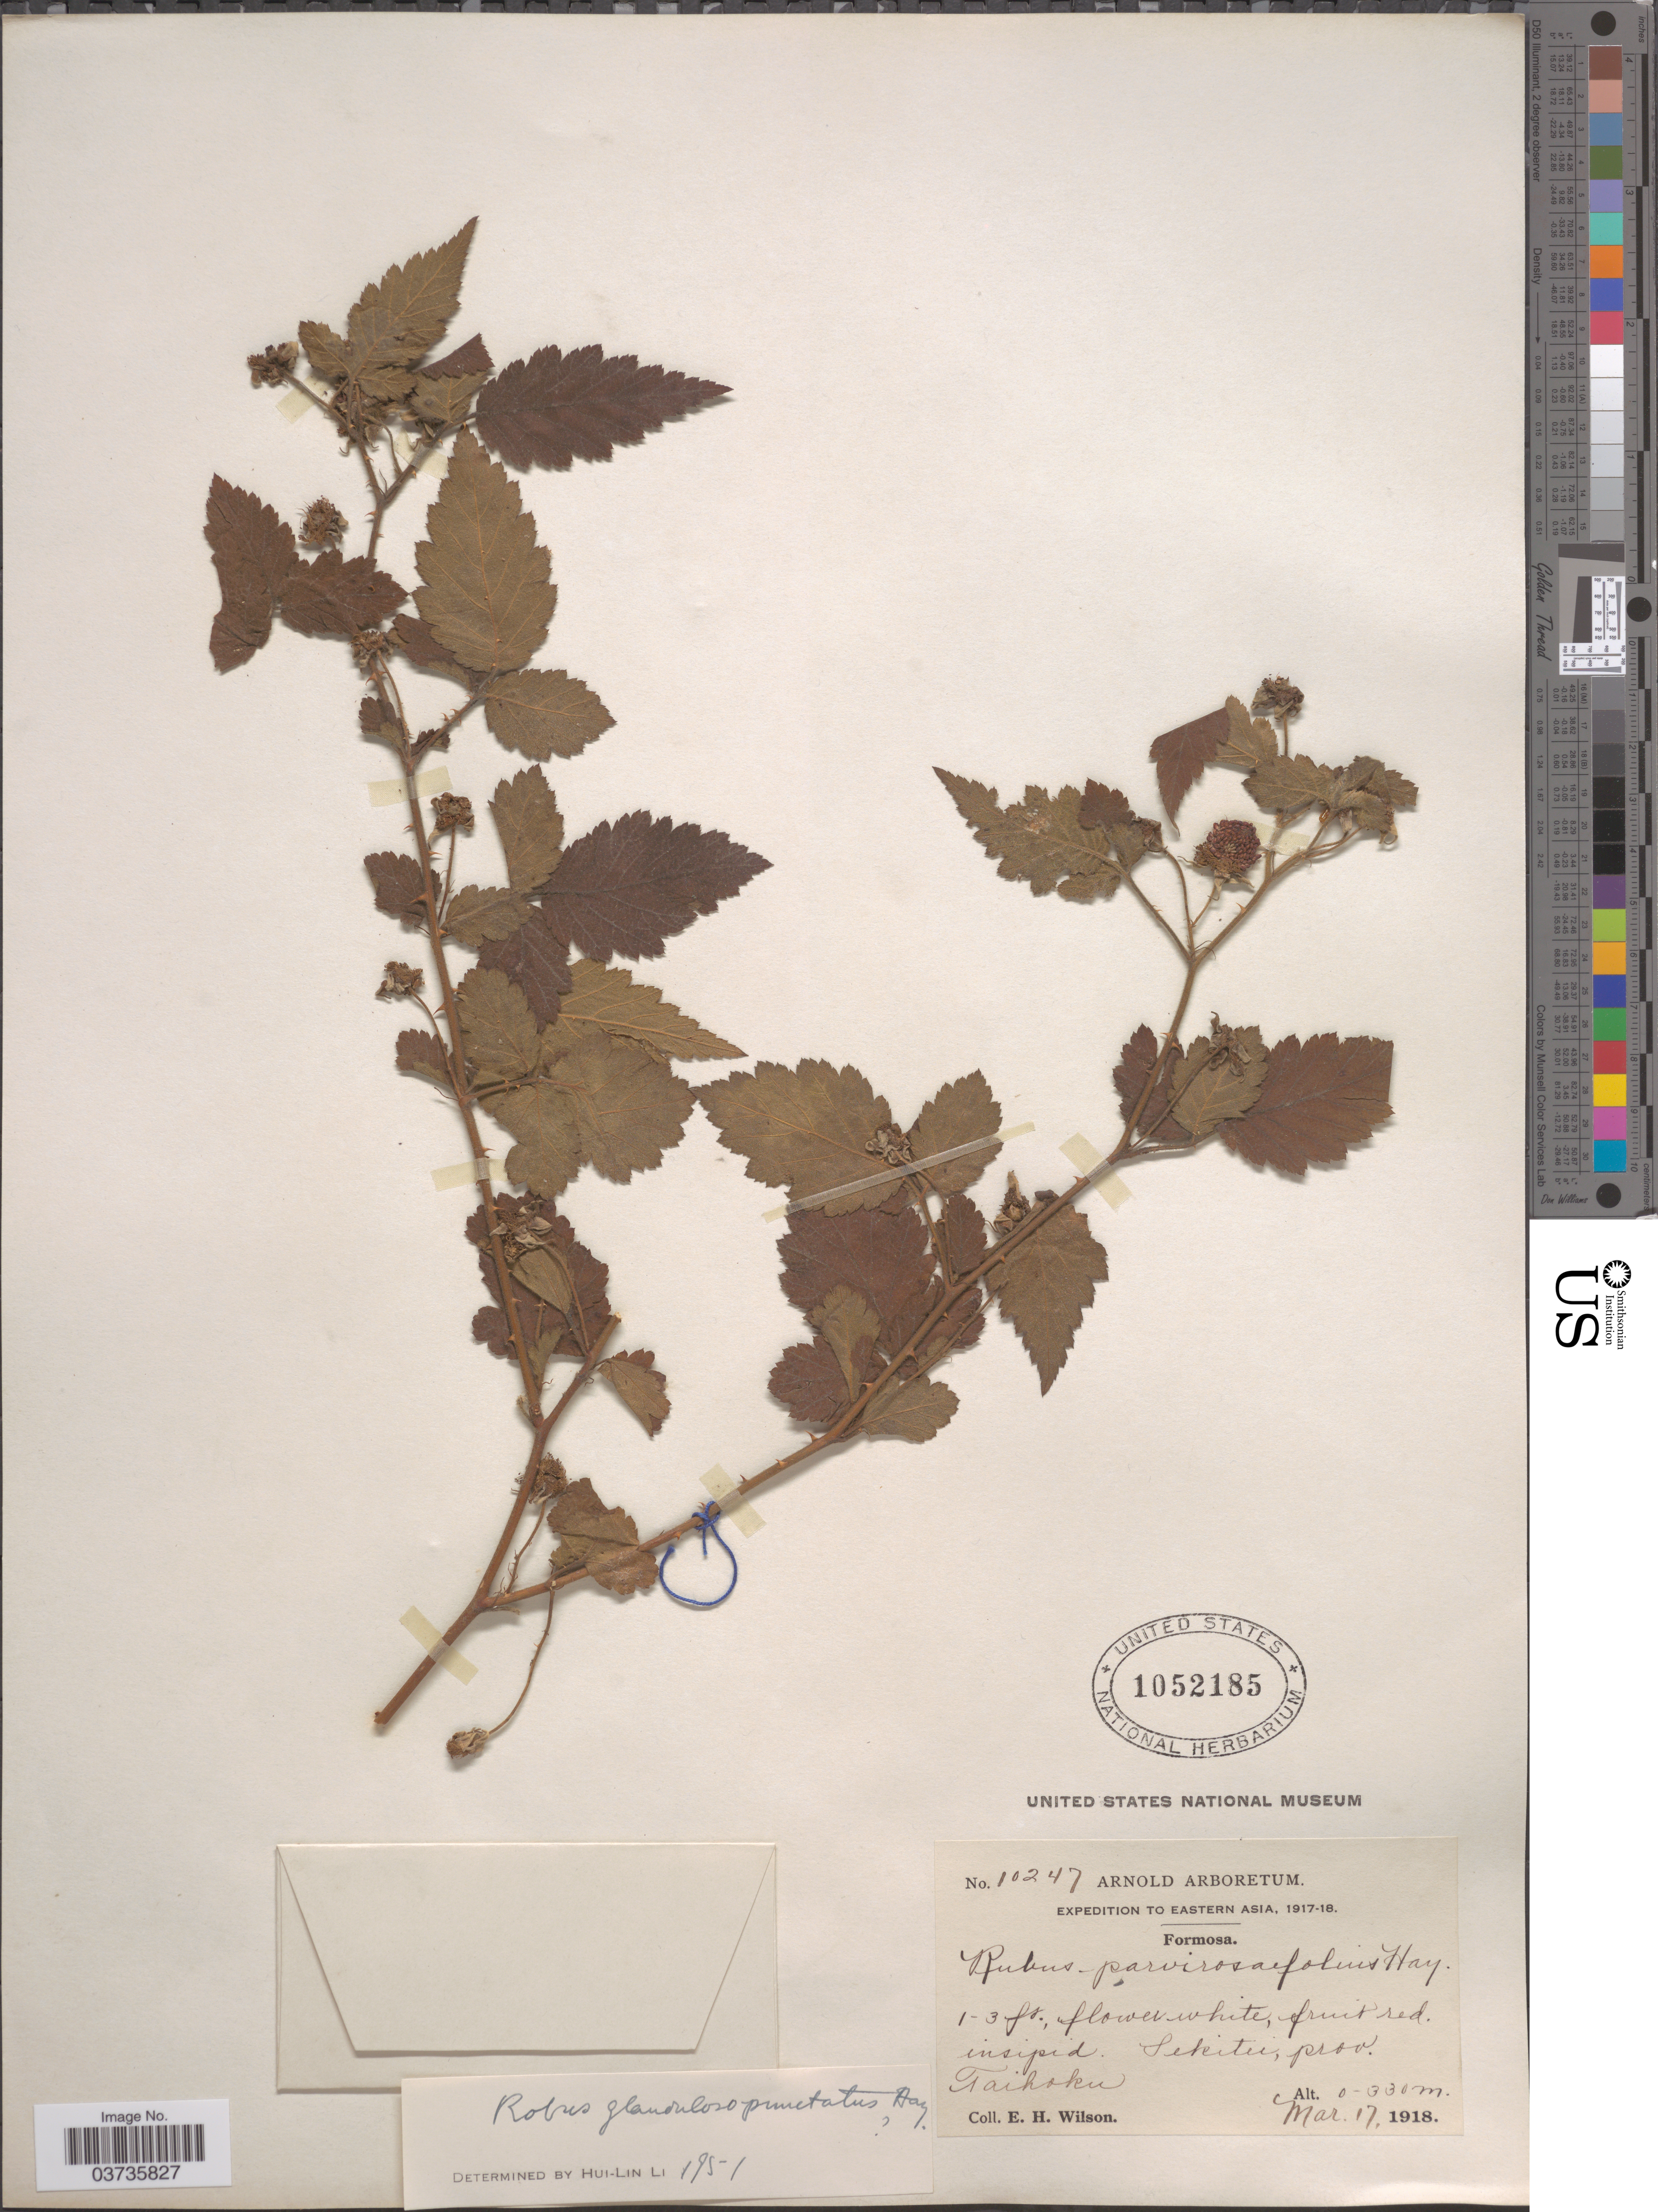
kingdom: Plantae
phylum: Tracheophyta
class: Magnoliopsida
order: Rosales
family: Rosaceae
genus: Rubus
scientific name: Rubus glandulosopunctatus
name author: Hayata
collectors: E. Wilson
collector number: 10247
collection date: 1918-03-17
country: Taiwan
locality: Eastern Asia, Formosa. Sekitu, prov. Taihoku.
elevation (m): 0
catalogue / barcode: US 1052185